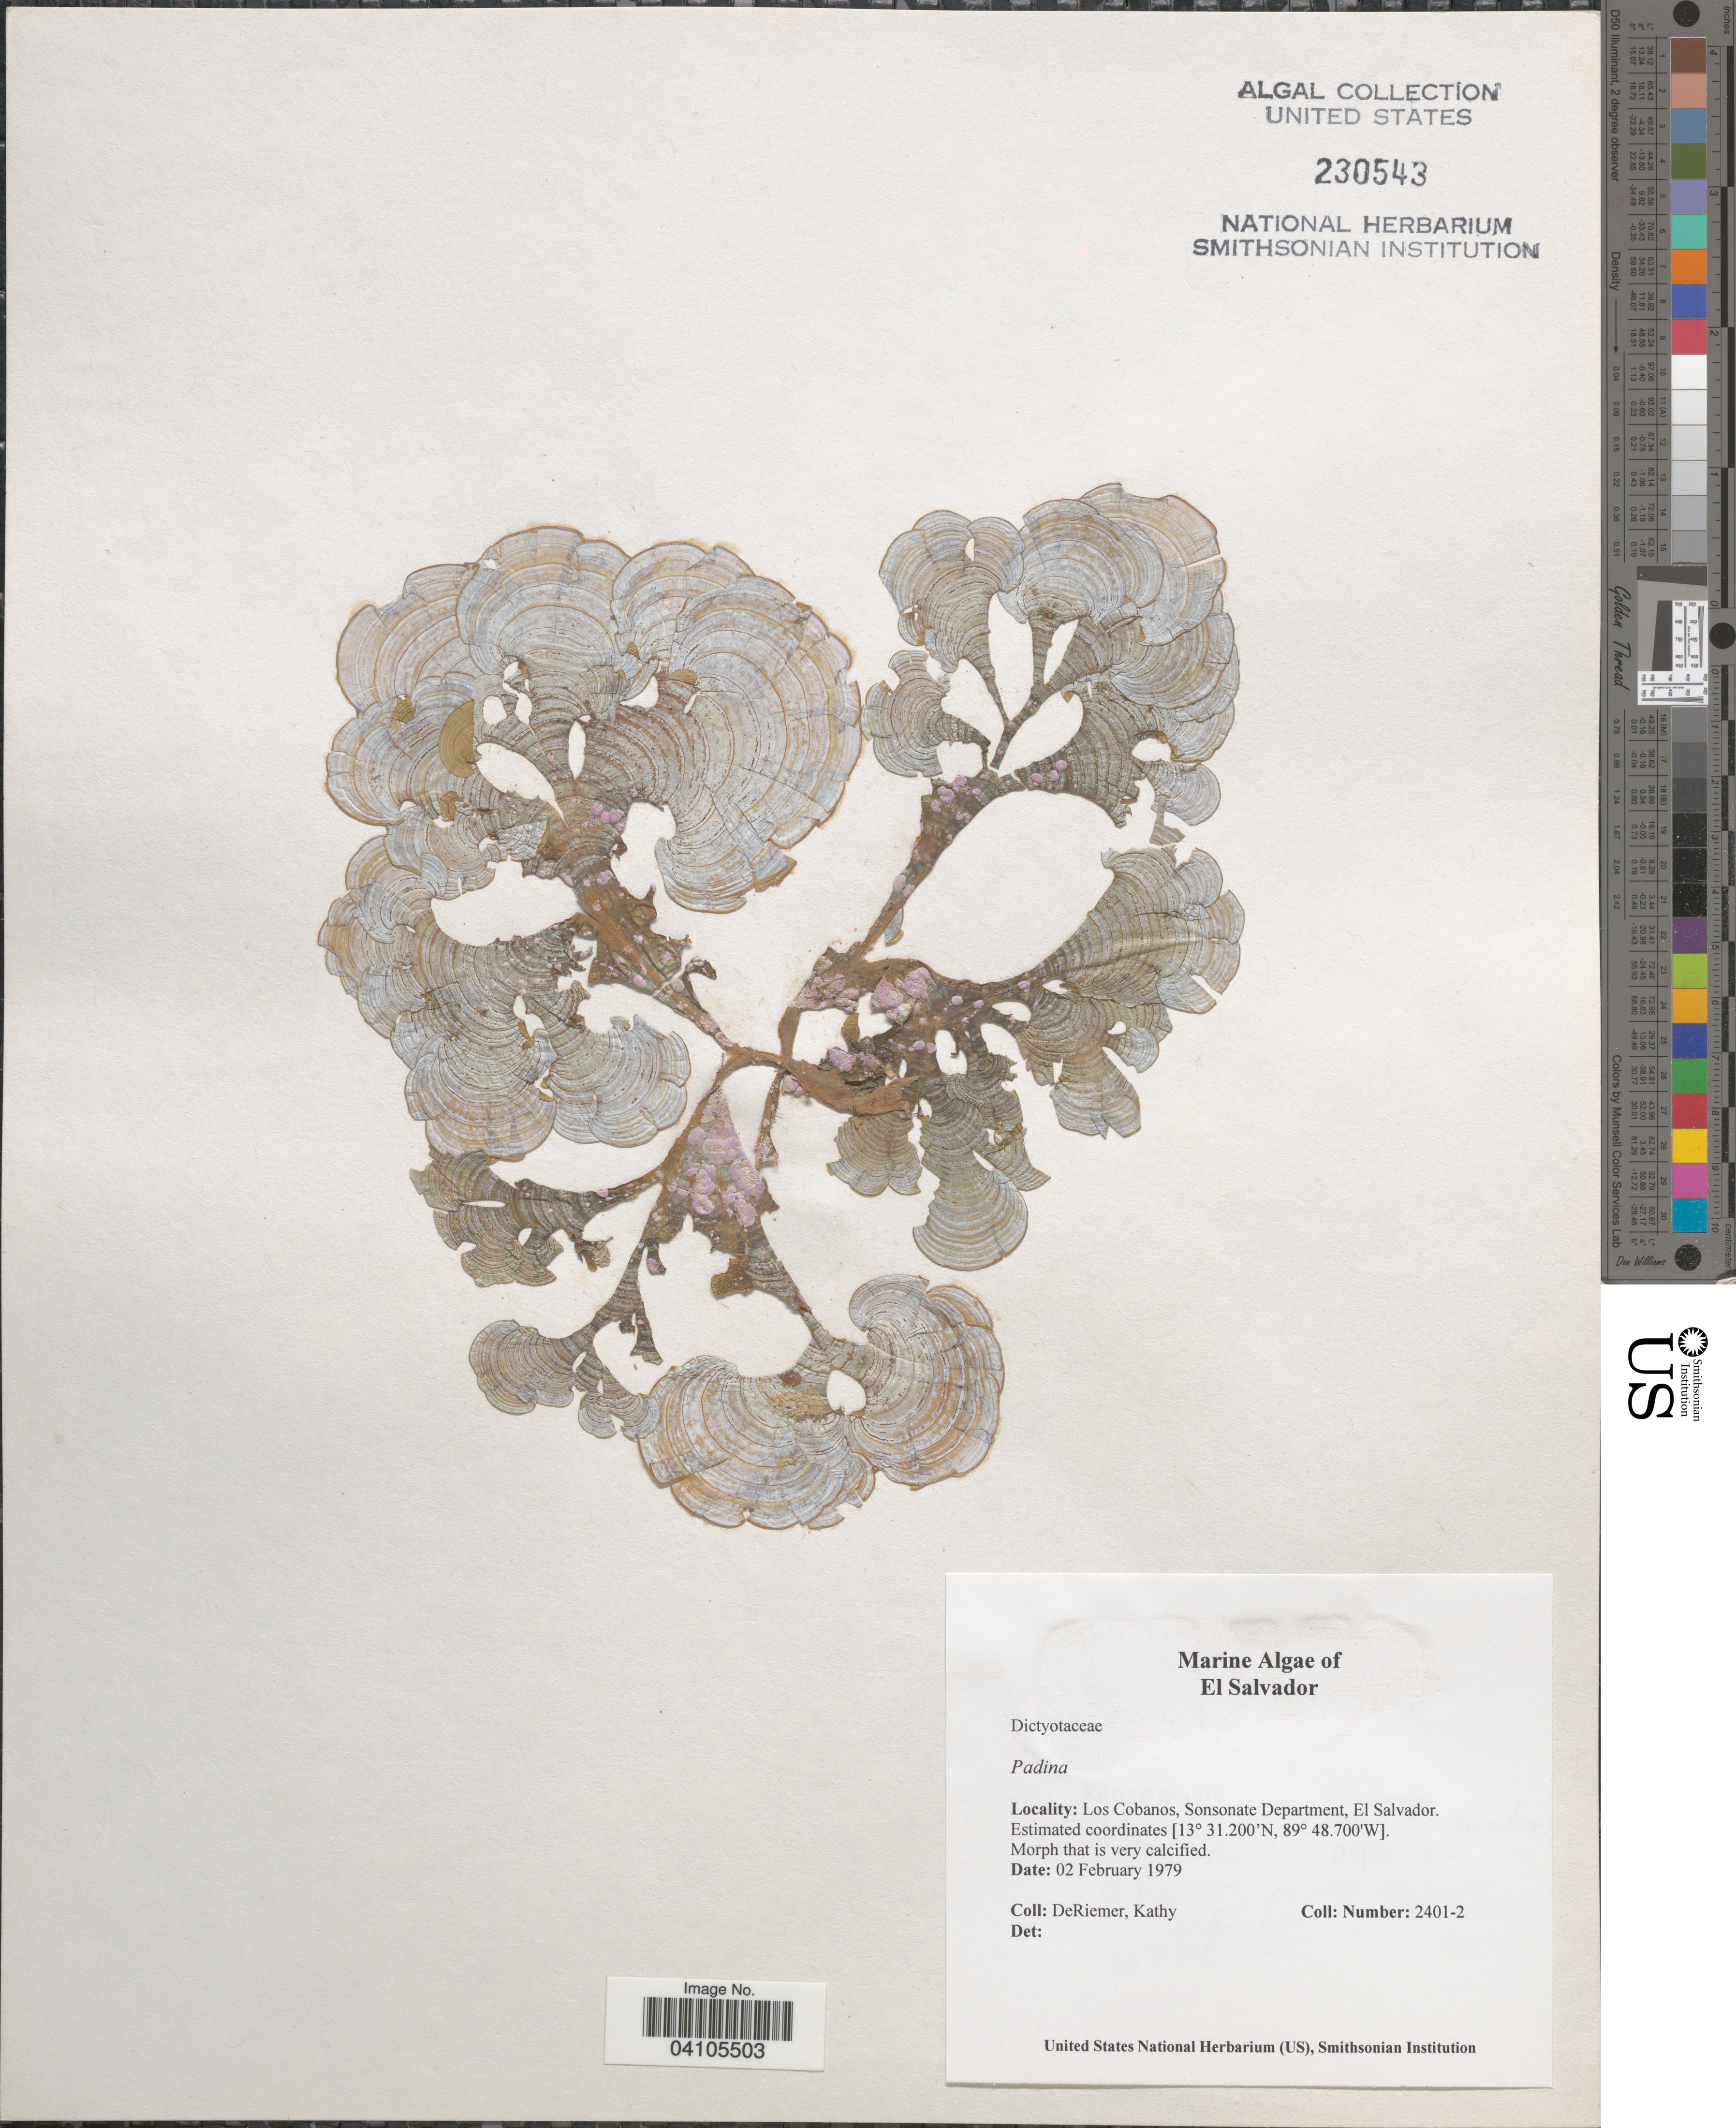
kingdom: Chromista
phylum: Ochrophyta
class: Phaeophyceae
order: Dictyotales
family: Dictyotaceae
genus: Padina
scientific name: Padina sp.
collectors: K. DeRiemer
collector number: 2401-2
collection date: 1979-02-02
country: El Salvador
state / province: Sonsonate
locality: Los Cobanos, Sonsonate Department.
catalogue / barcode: US 230543